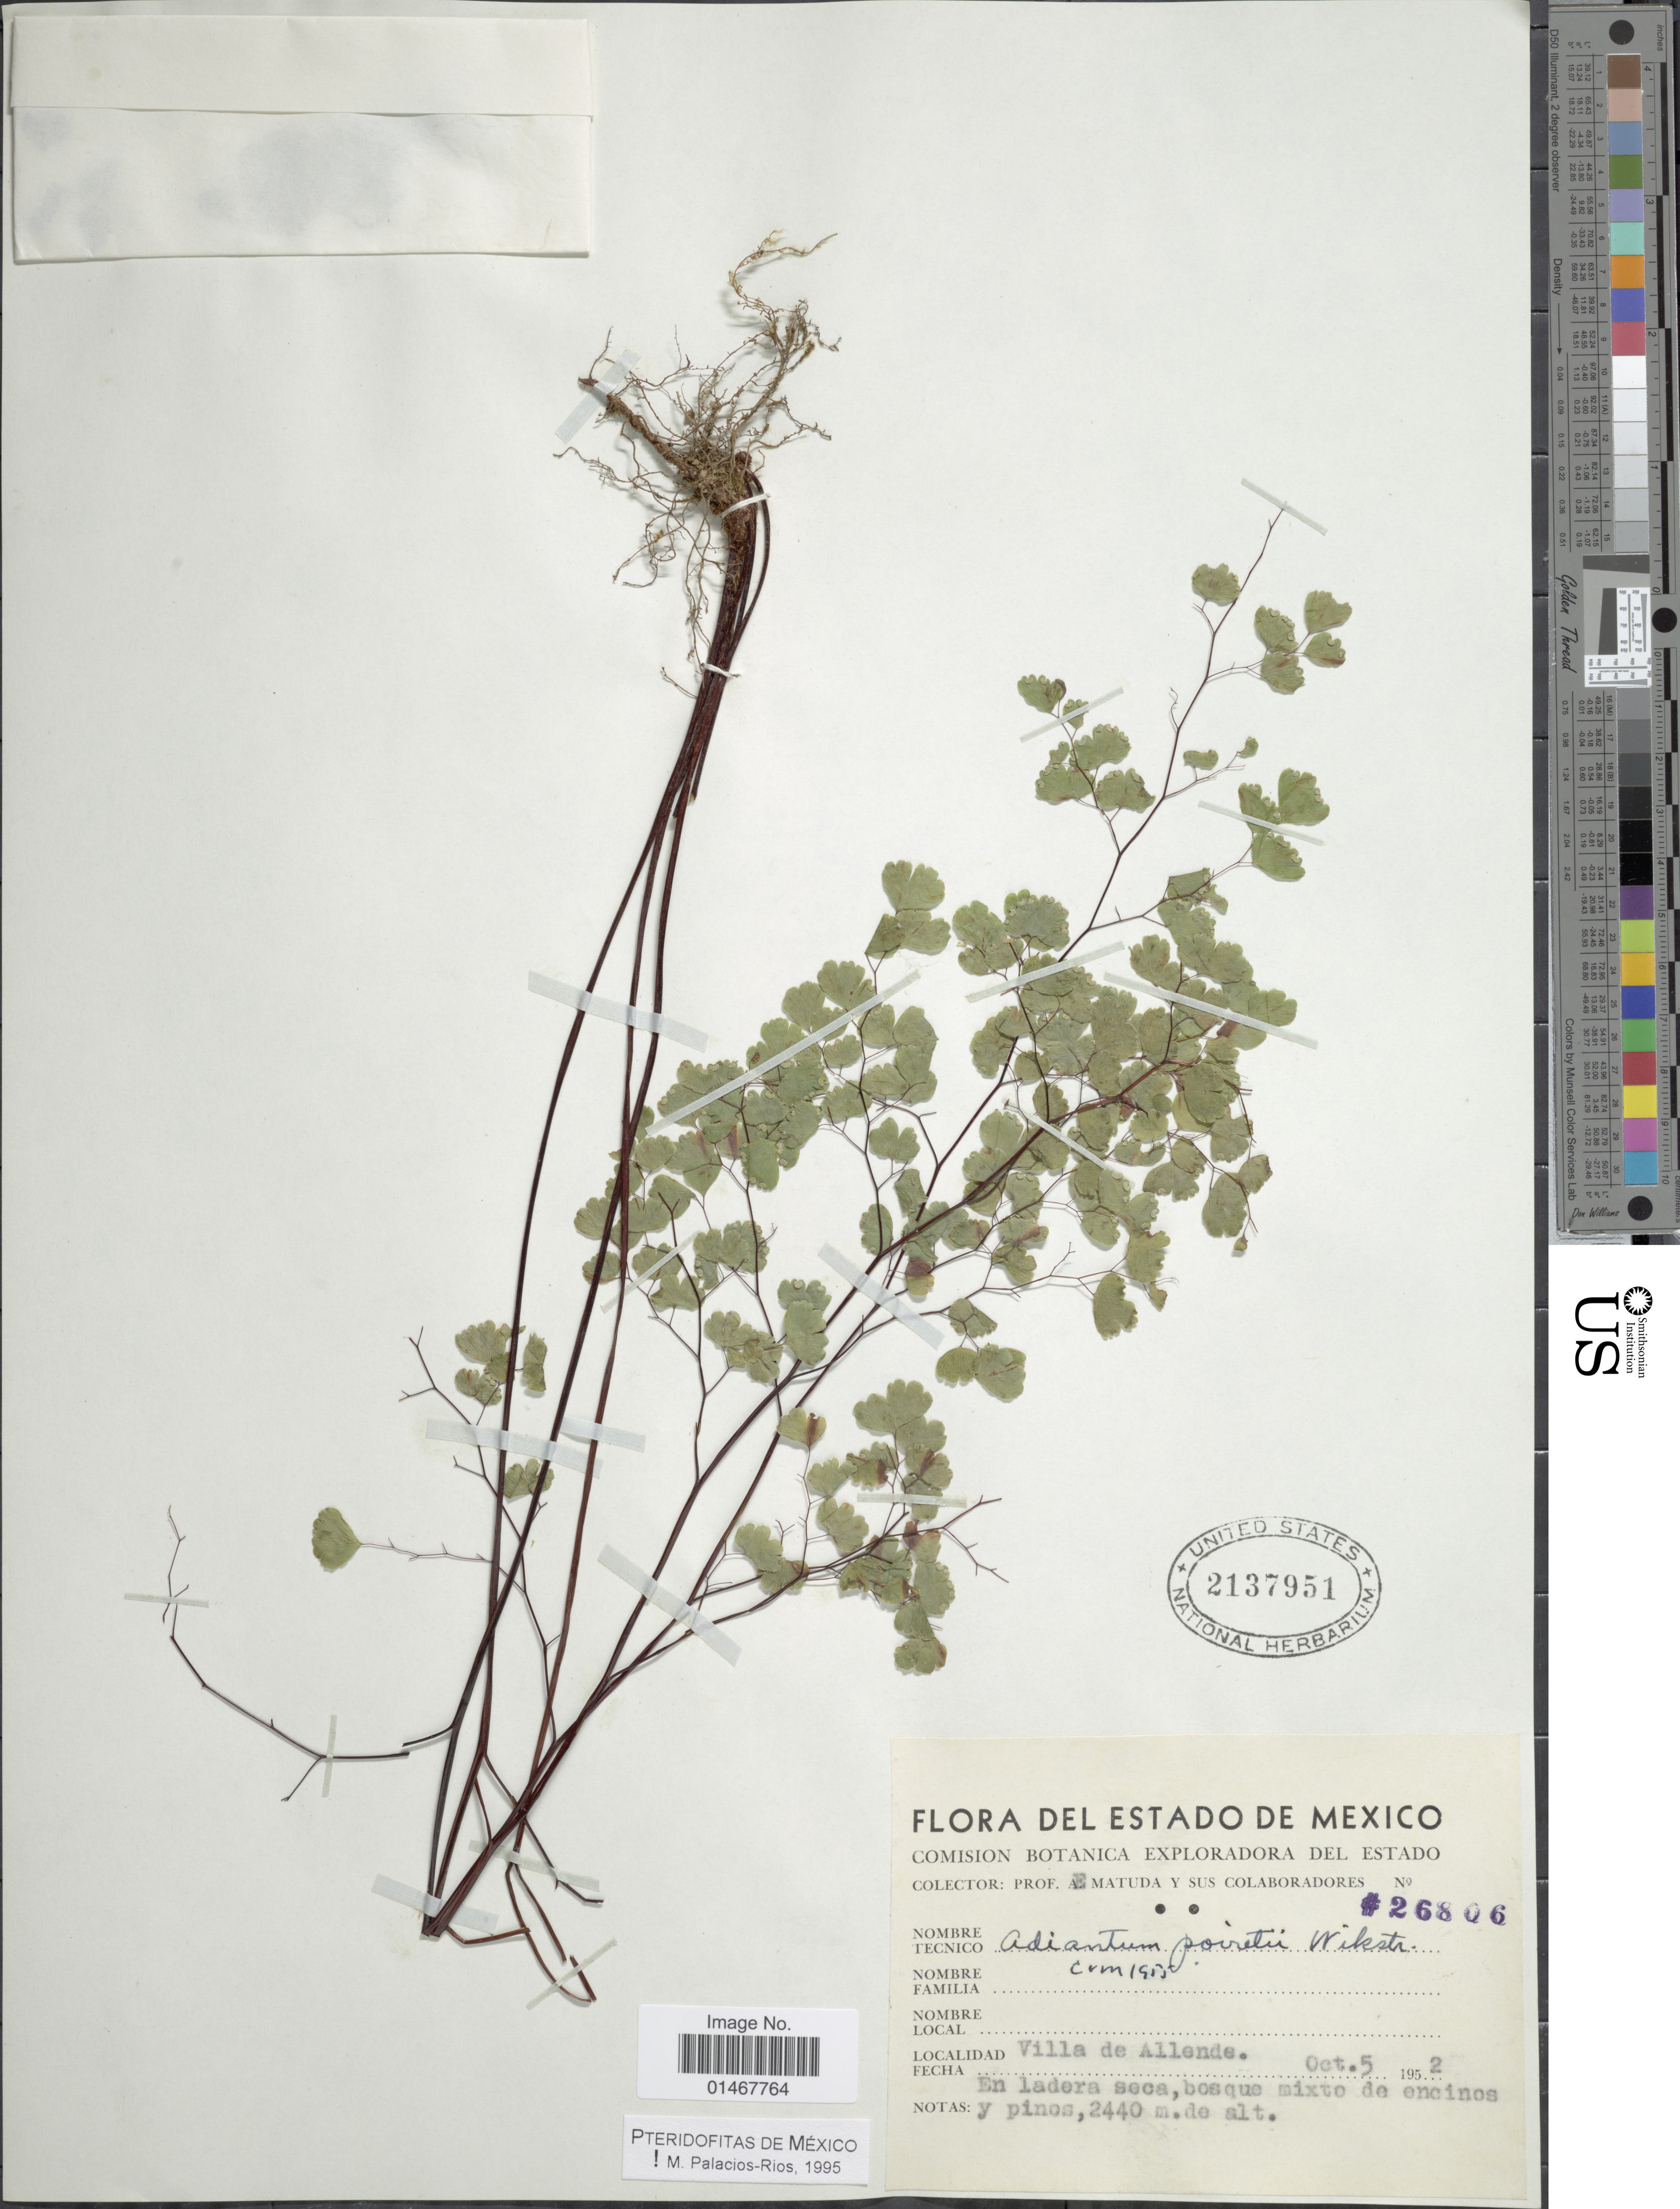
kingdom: Plantae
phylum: Tracheophyta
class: Polypodiopsida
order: Polypodiales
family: Pteridaceae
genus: Adiantum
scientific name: Adiantum poiretii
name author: Wikstr.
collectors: E. Matuda & et al.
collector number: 26806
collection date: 1952-10-05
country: Mexico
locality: Villa de Allende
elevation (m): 2440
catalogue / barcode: US 2137951